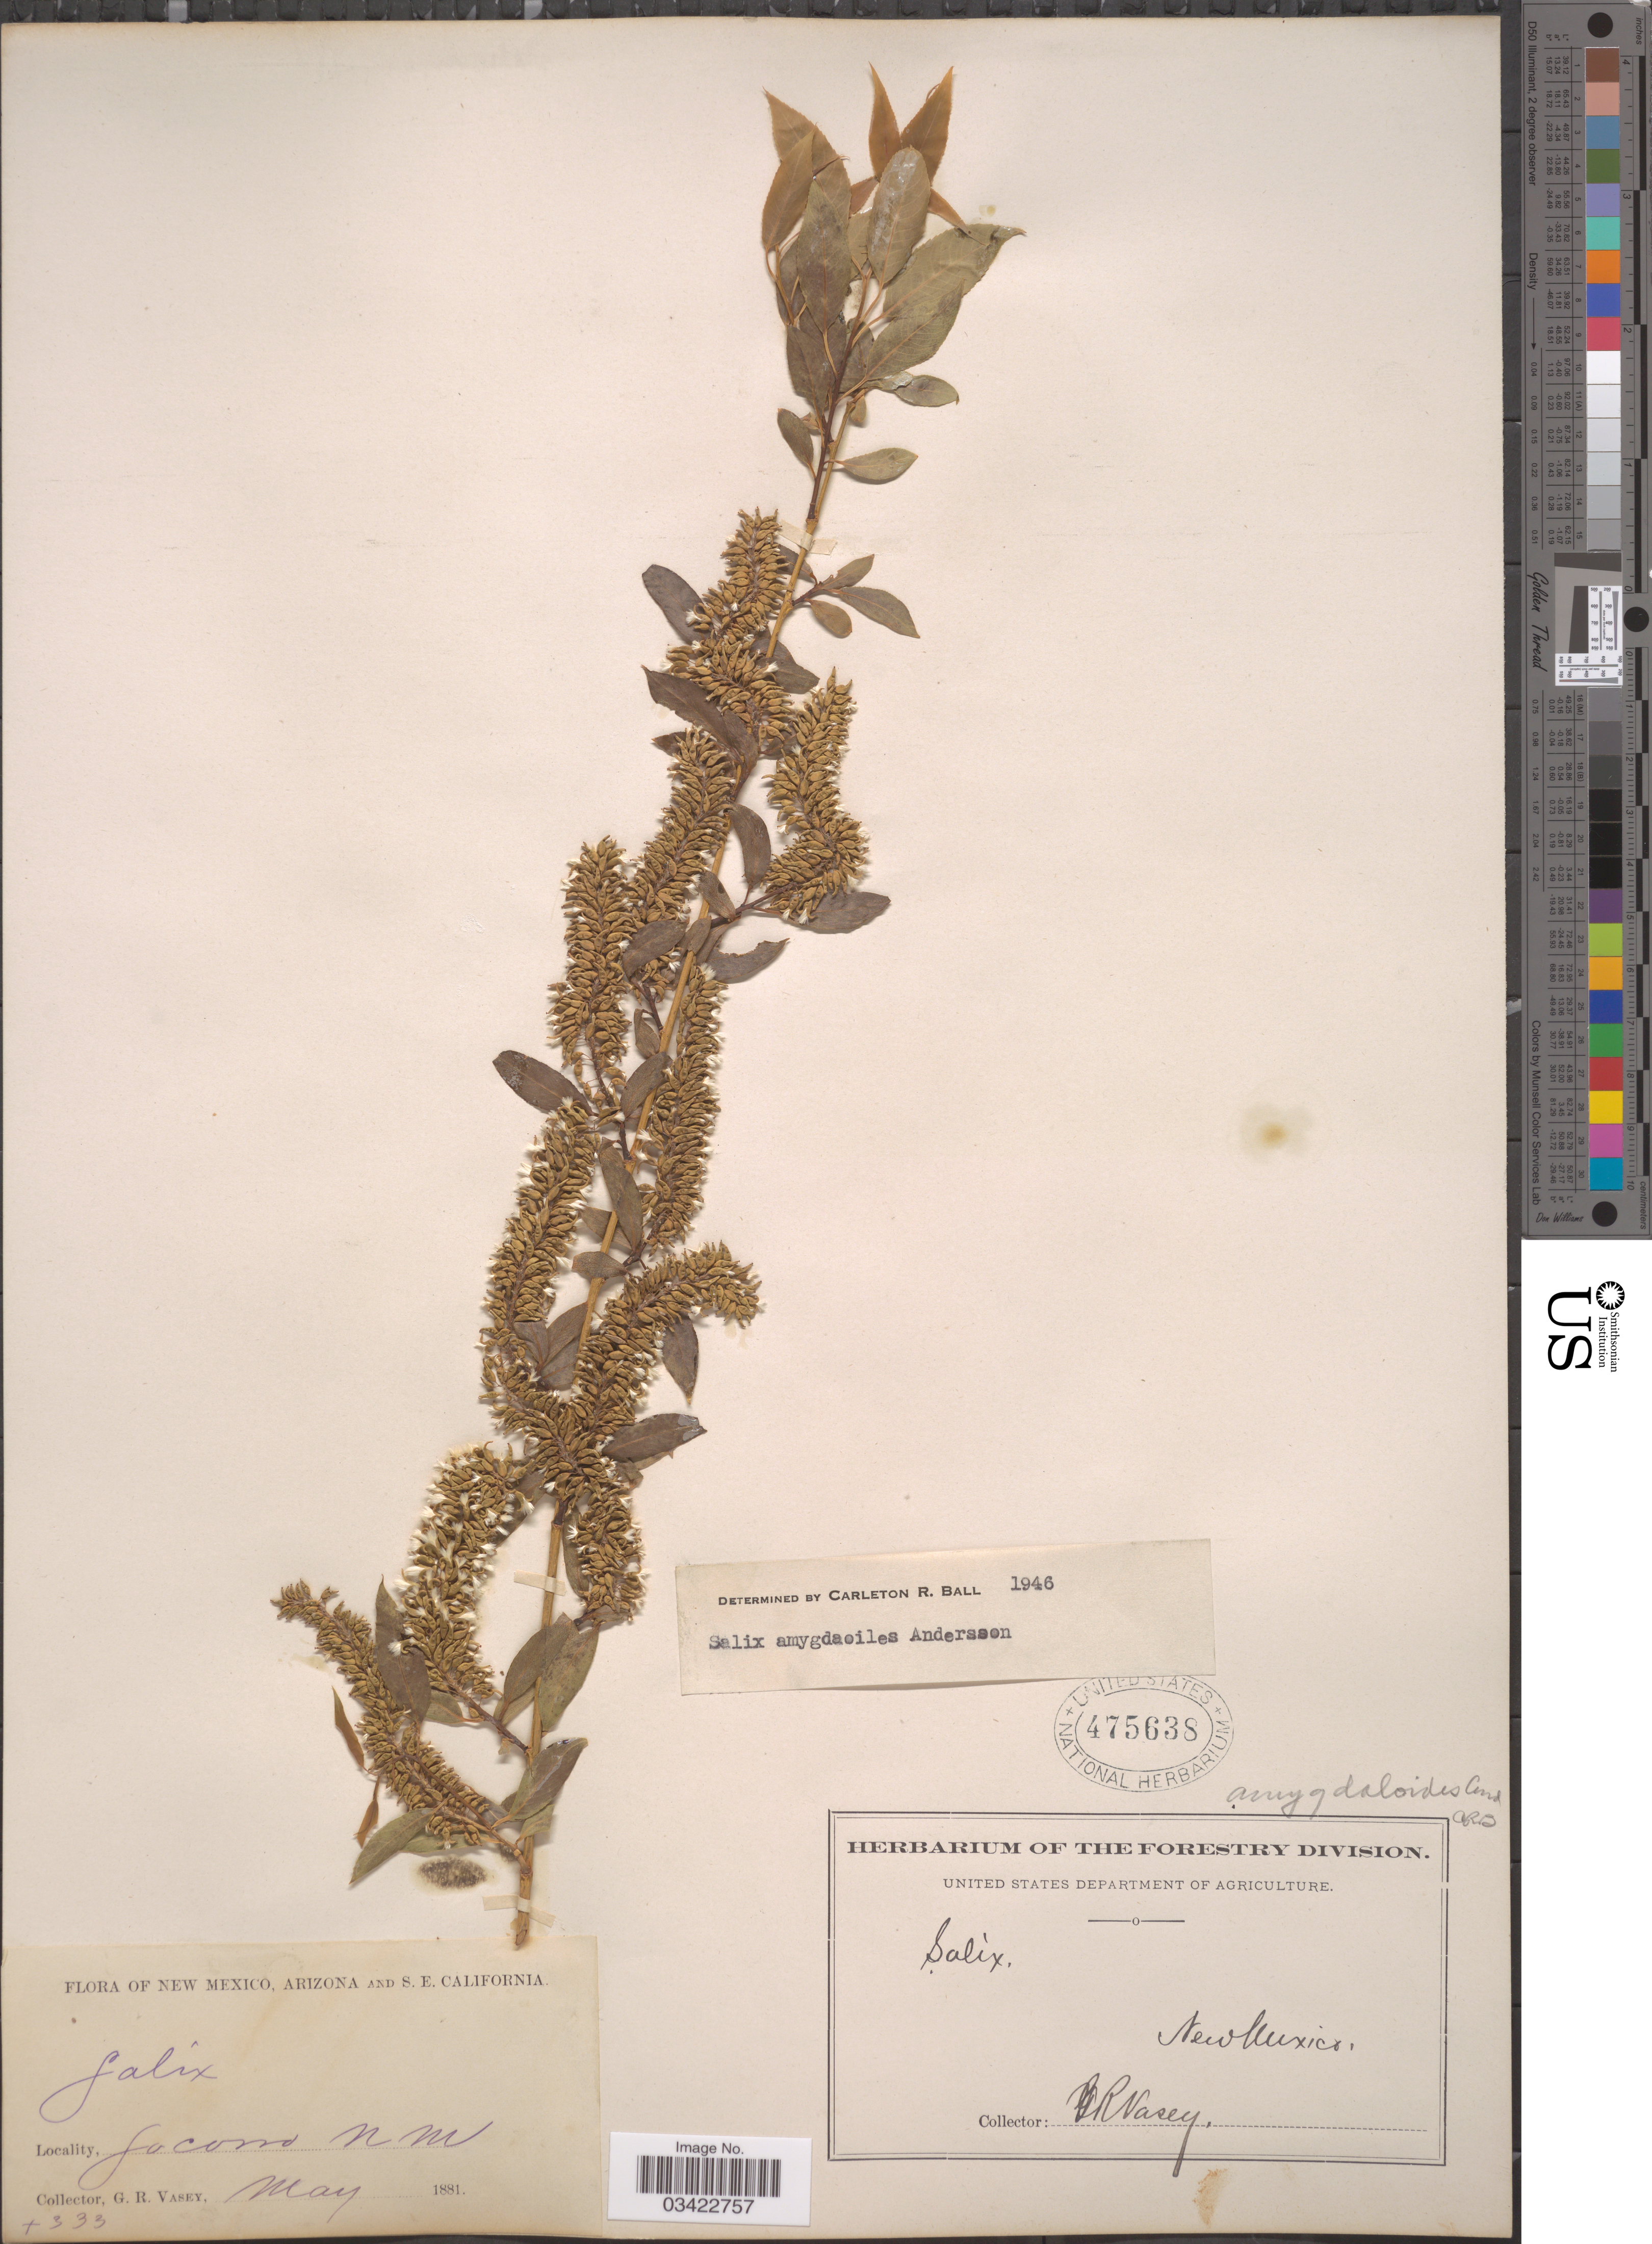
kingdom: Plantae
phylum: Tracheophyta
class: Magnoliopsida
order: Malpighiales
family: Salicaceae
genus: Salix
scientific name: Salix amygdaloides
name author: Andersson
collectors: G. R. Vasey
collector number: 333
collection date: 1881-05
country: United States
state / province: New Mexico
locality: Socorro.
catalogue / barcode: US 475638